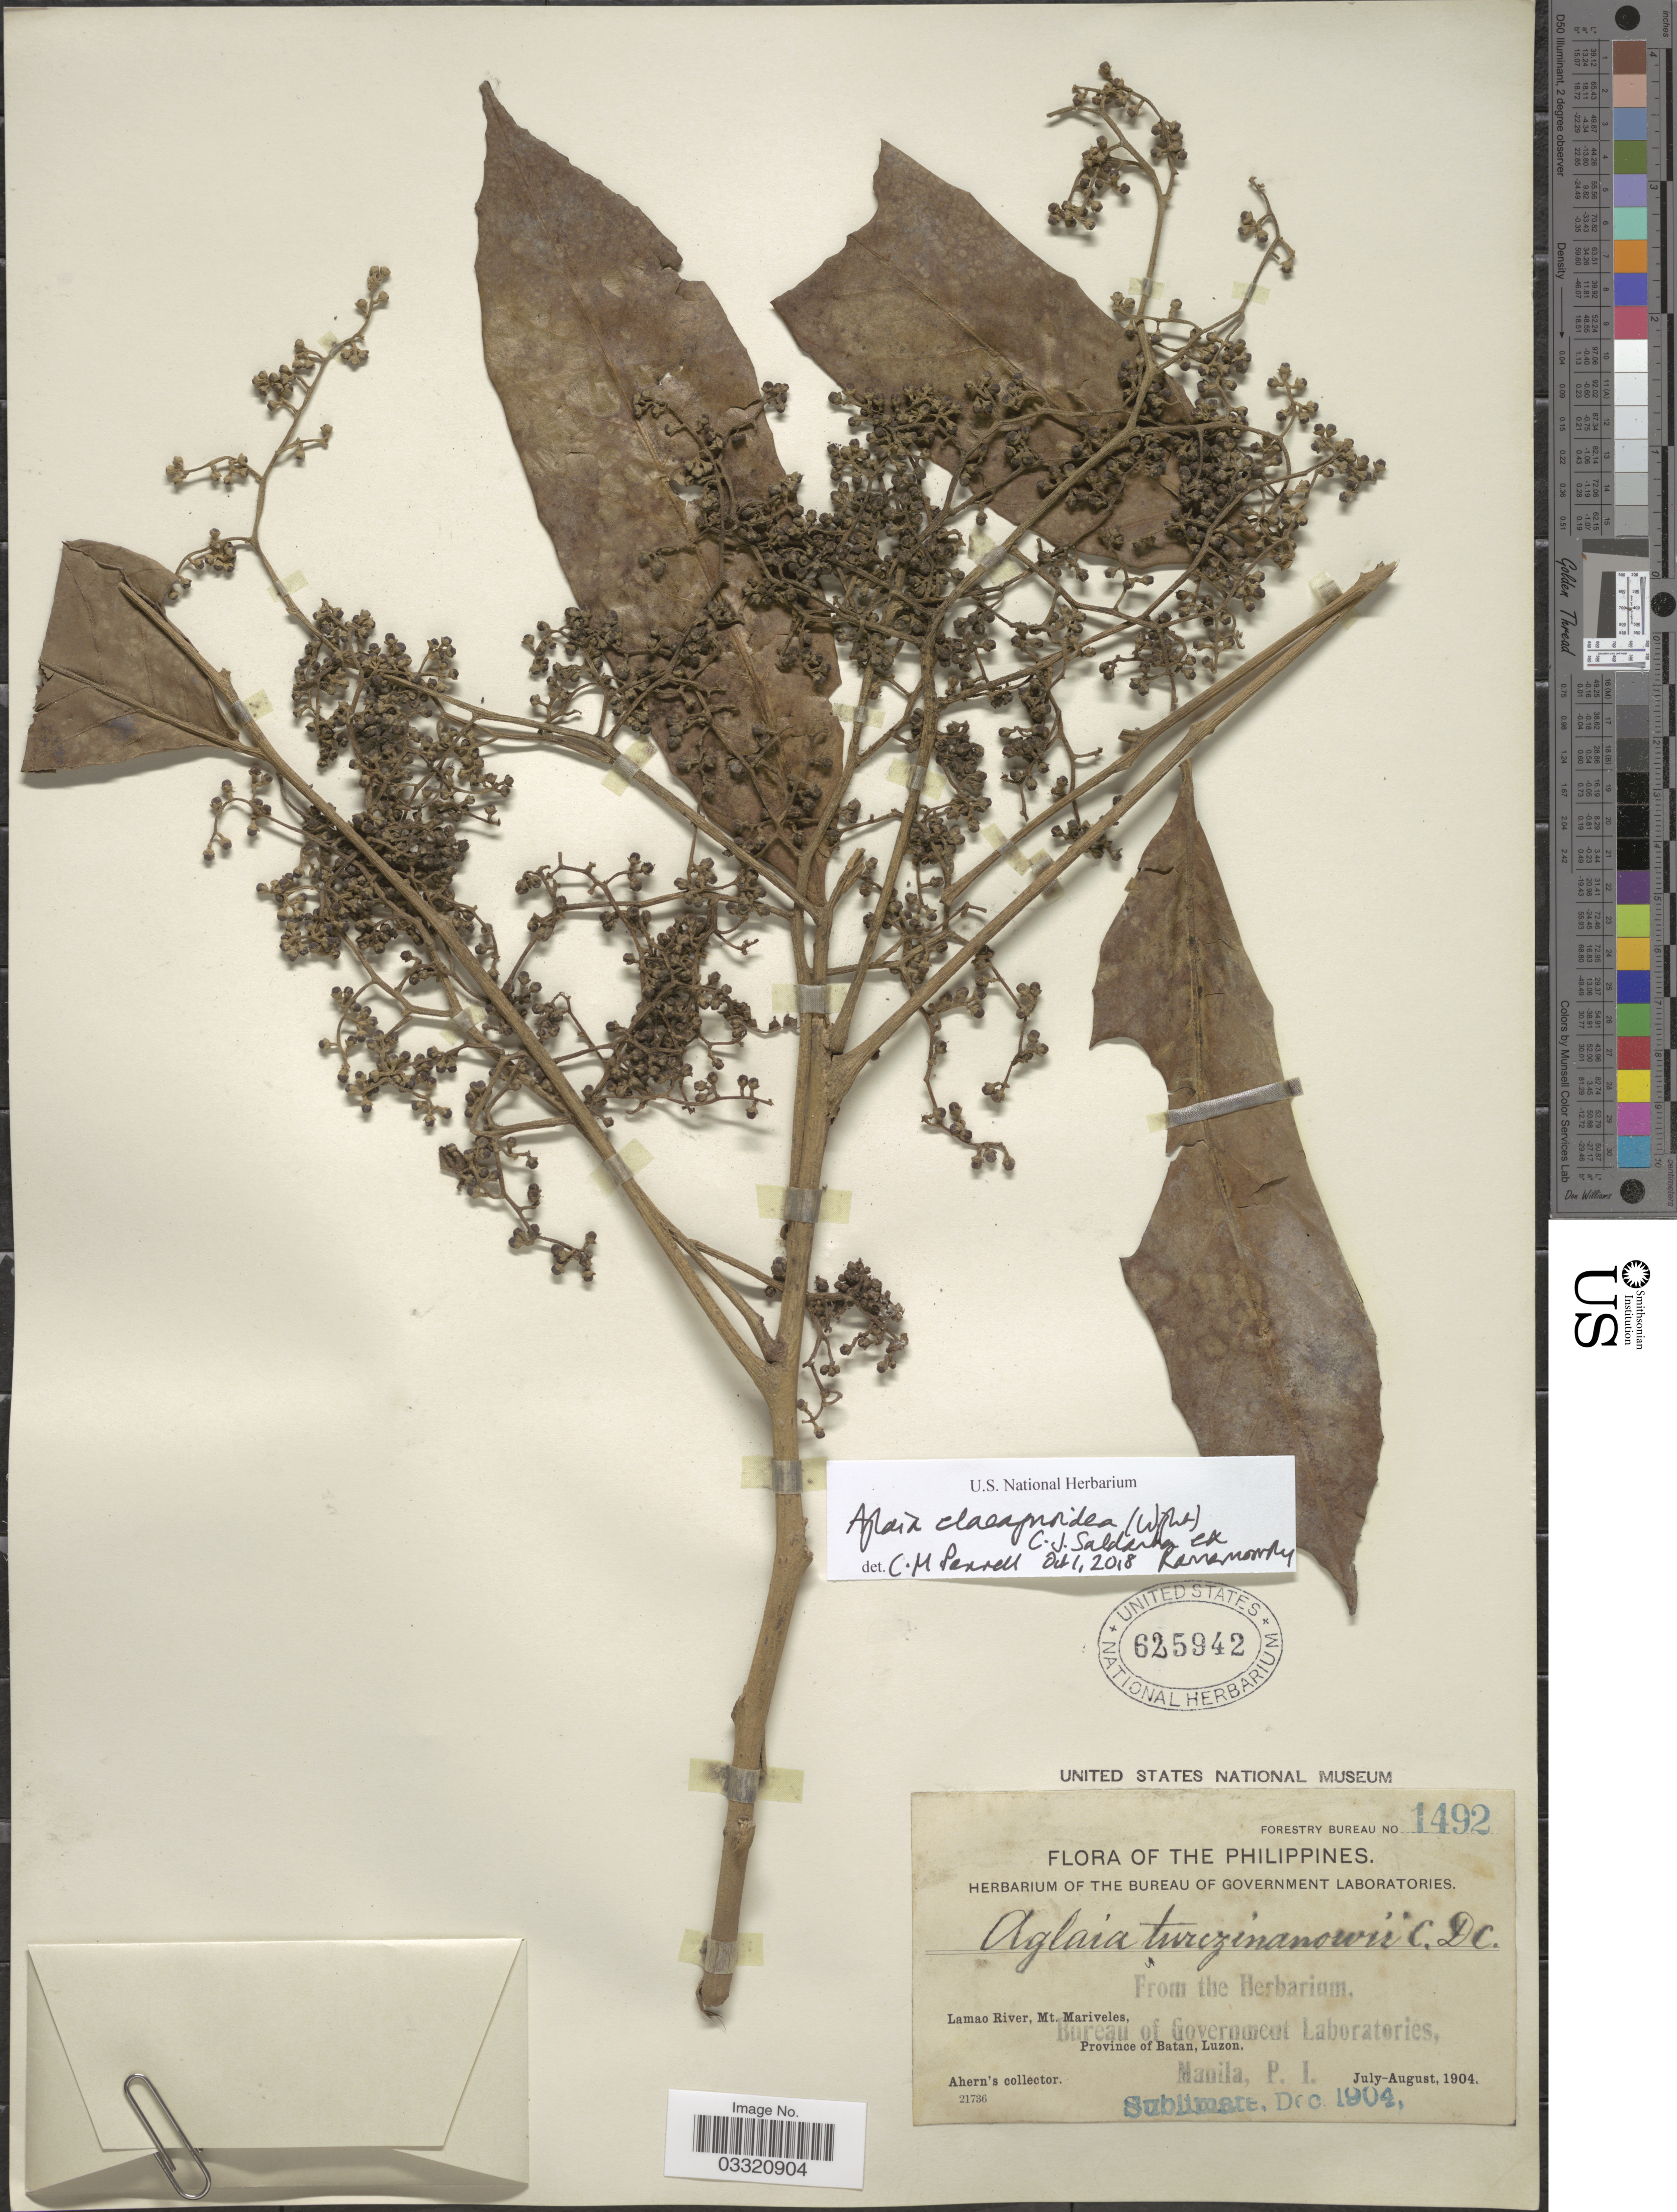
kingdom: Plantae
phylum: Tracheophyta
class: Magnoliopsida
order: Sapindales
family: Meliaceae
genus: Aglaia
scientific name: Aglaia lawii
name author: (Wight) C.J. Saldanha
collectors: Ahern's collector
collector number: Forestry Bureau 1492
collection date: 1904-07/1904-08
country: Philippines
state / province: Cagayan Valley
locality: Lamao River, Mt. Mariveles, Province of Batan, Luzon.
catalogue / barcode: US 625942